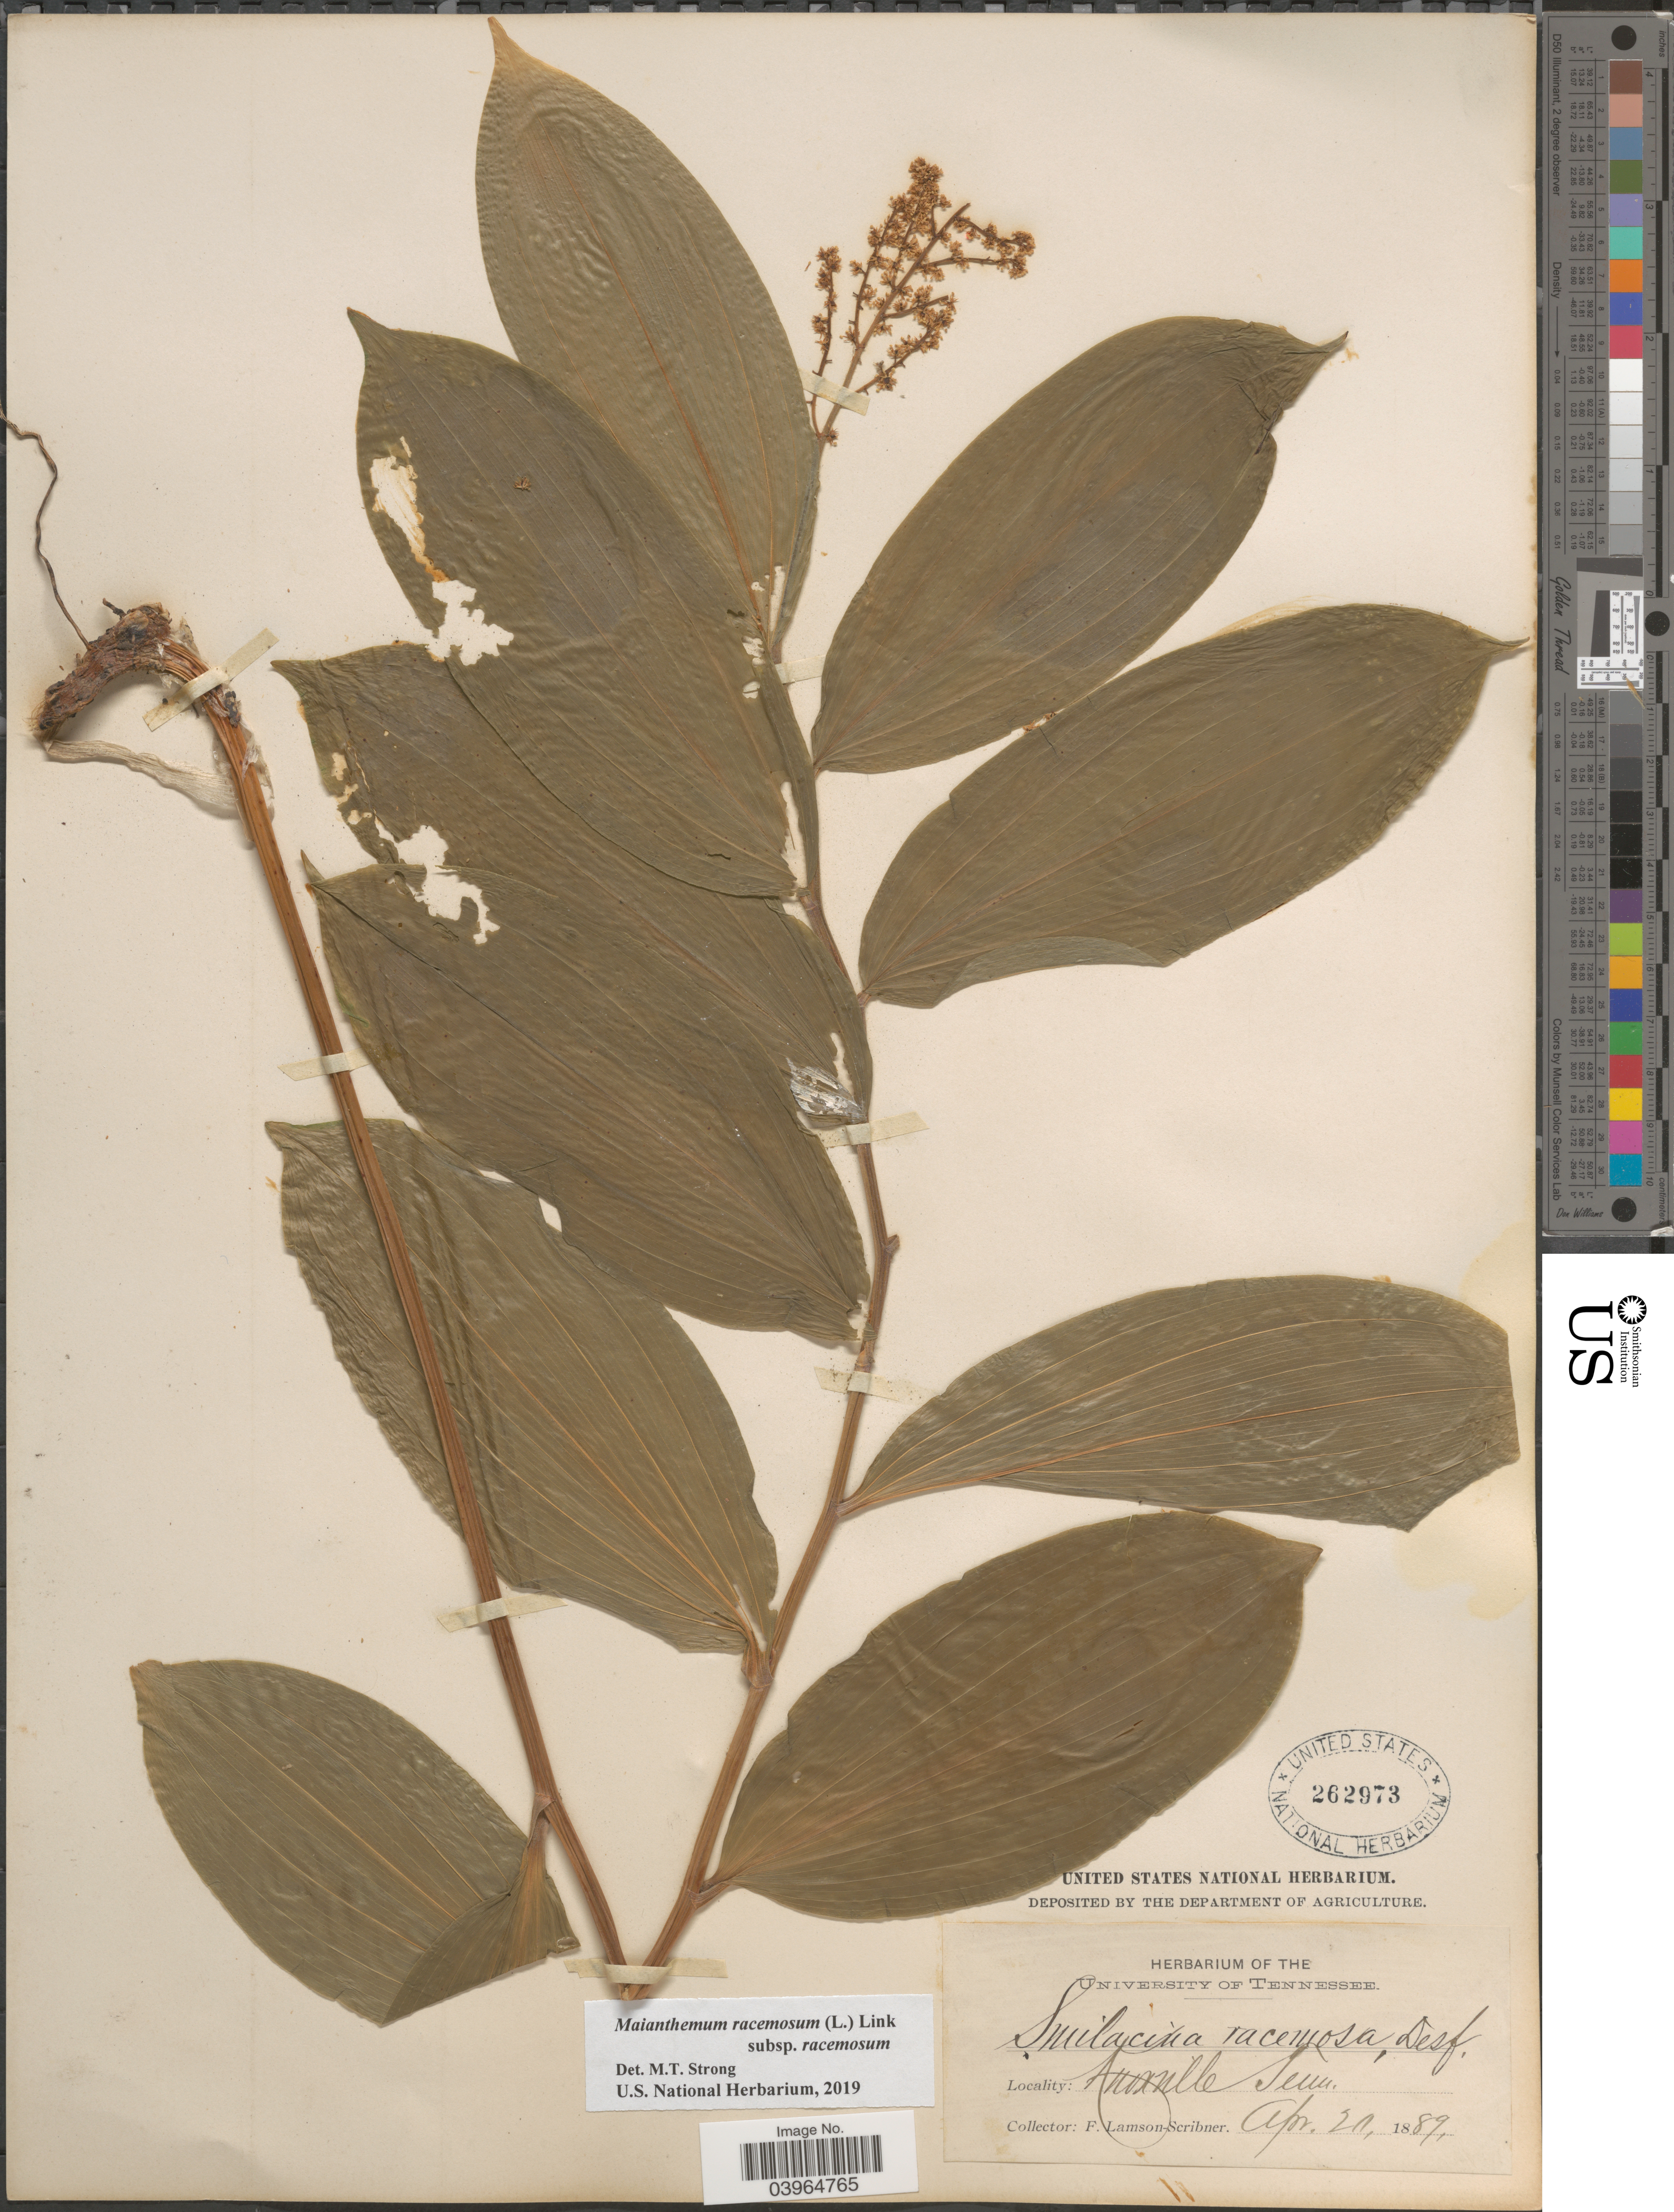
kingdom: Plantae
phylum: Tracheophyta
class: Liliopsida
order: Asparagales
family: Asparagaceae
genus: Maianthemum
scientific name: Maianthemum racemosum subsp. racemosum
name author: (L.) Link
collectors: F. Lamson-Scribner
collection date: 1889-04-20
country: United States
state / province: Tennessee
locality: Knoxville.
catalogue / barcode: US 262973